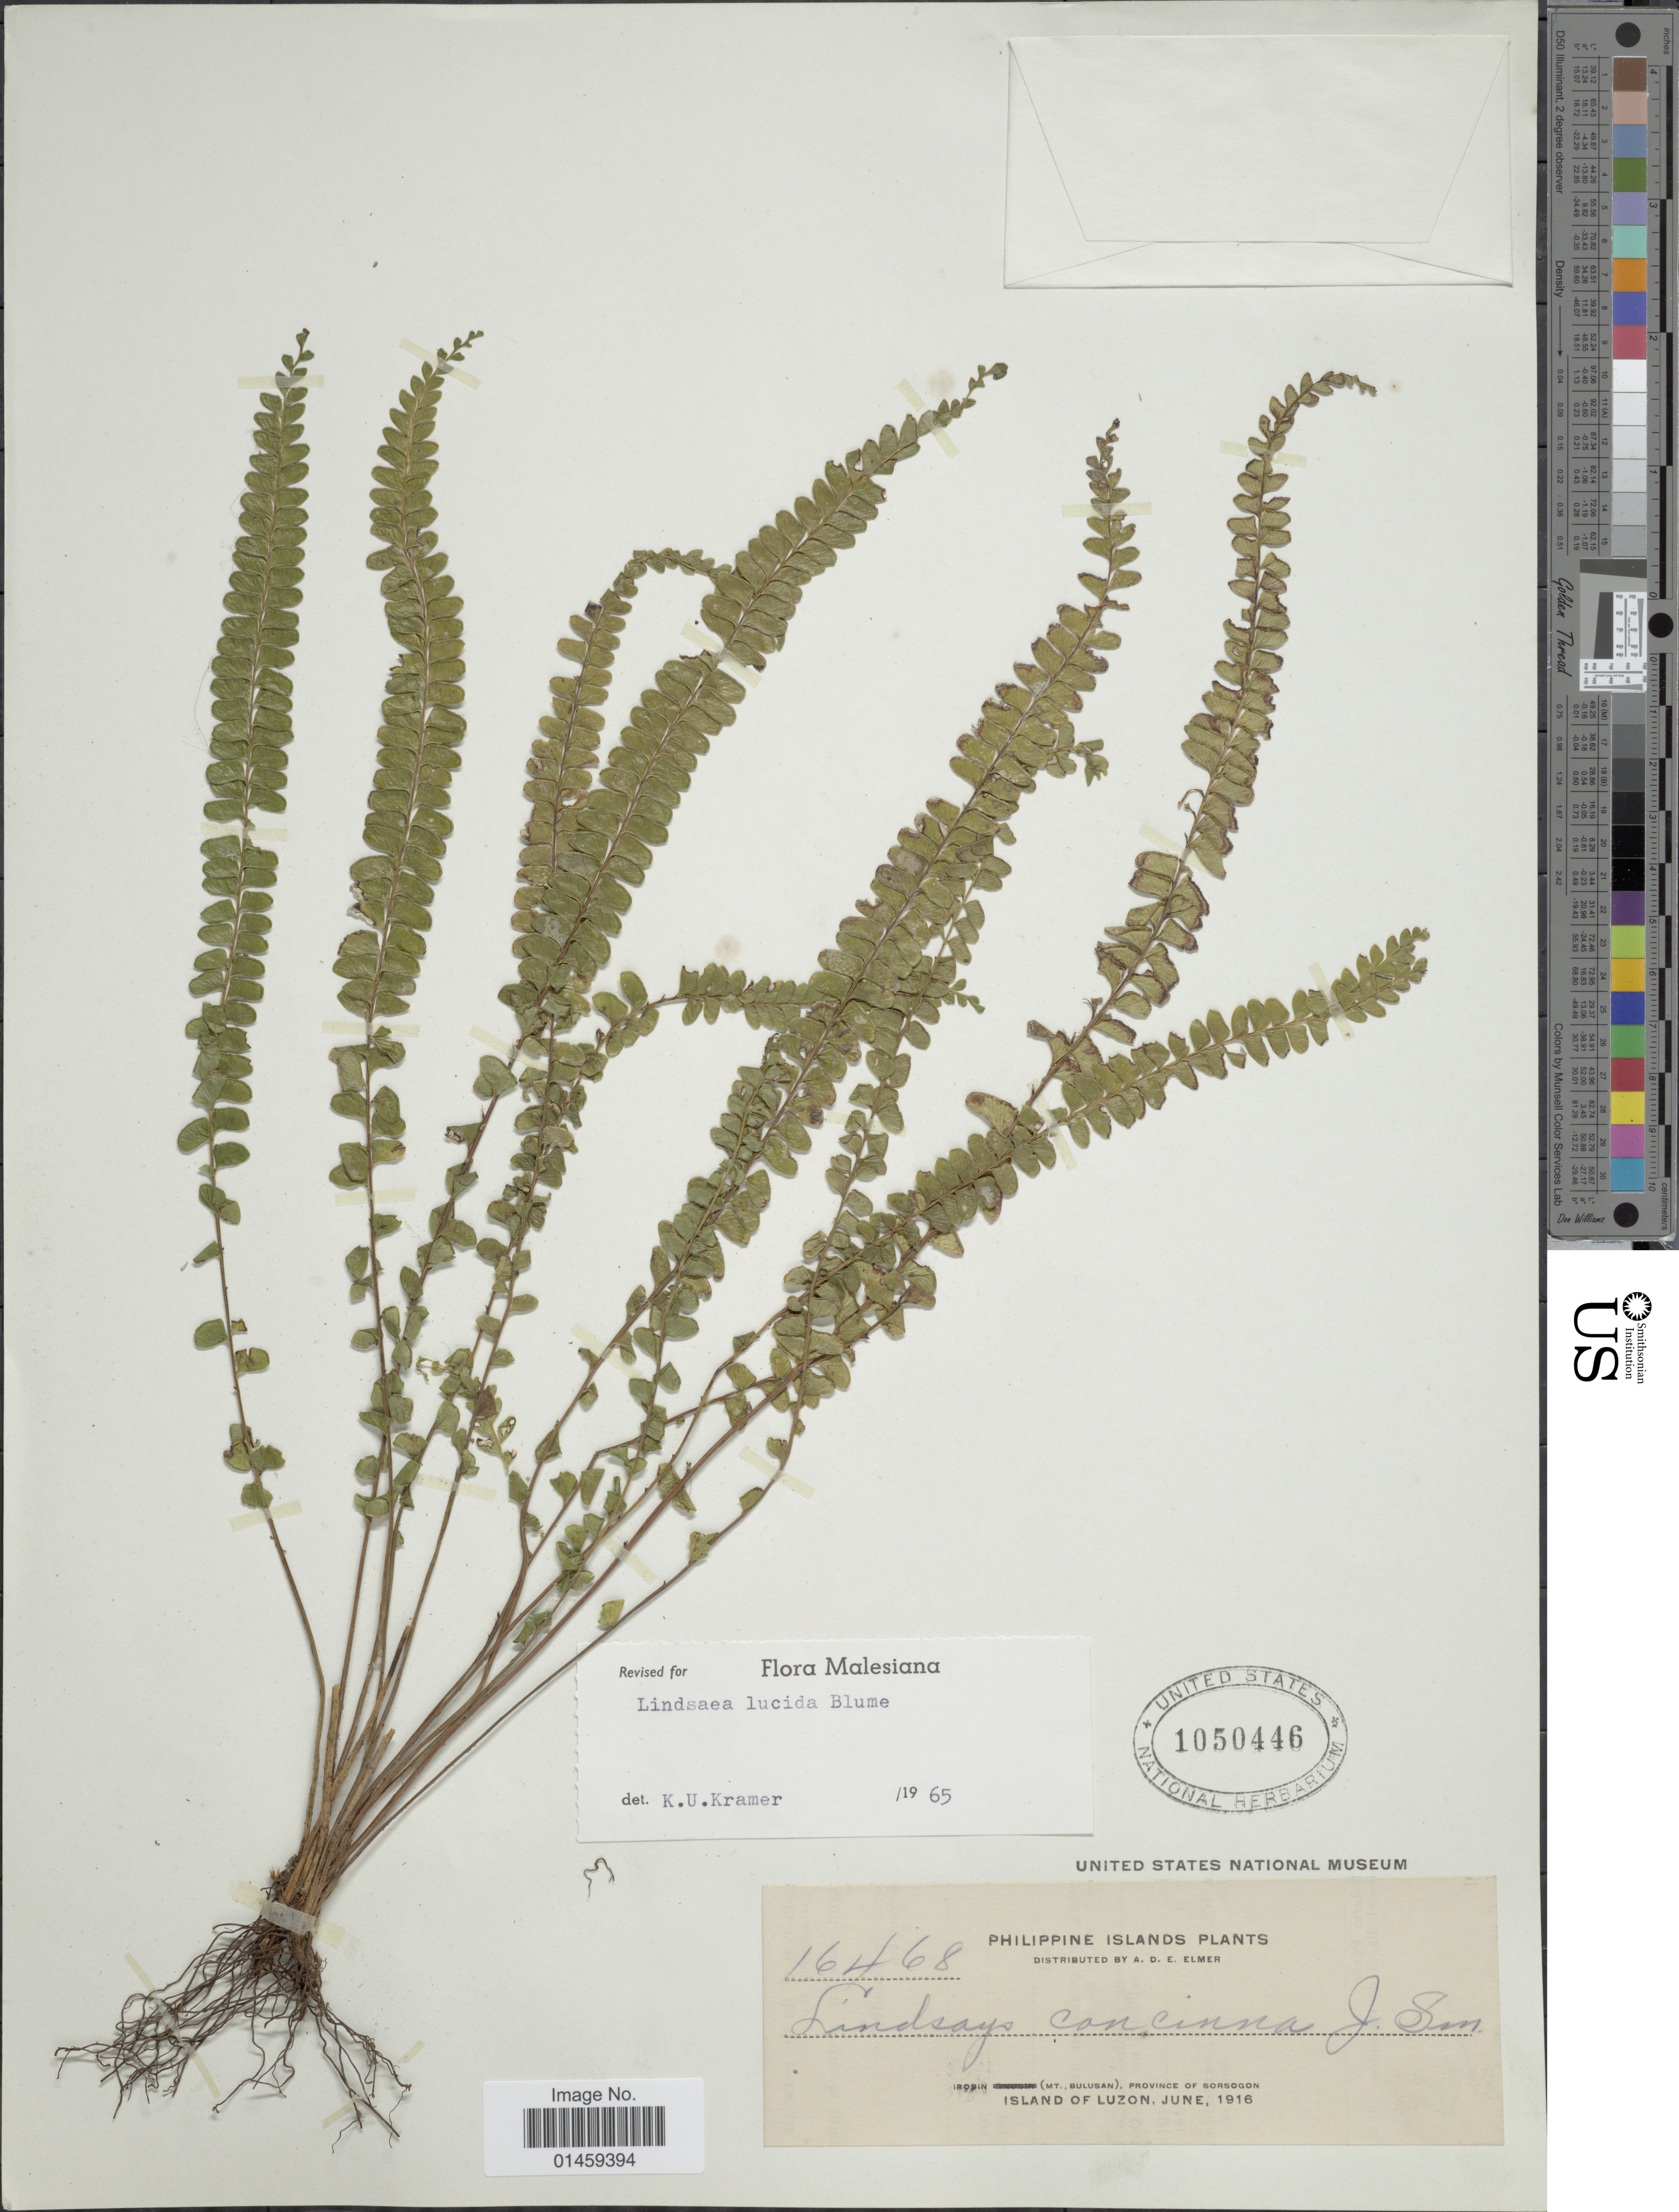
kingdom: Plantae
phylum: Tracheophyta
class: Polypodiopsida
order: Polypodiales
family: Lindsaeaceae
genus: Lindsaea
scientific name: Lindsaea lucida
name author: Blume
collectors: A. D. E. Elmer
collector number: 16468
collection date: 1916-06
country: Philippines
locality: Irosin (Mt., Bulusan), Province of Sorsogon. Island of Luzon.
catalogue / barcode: US 1050446